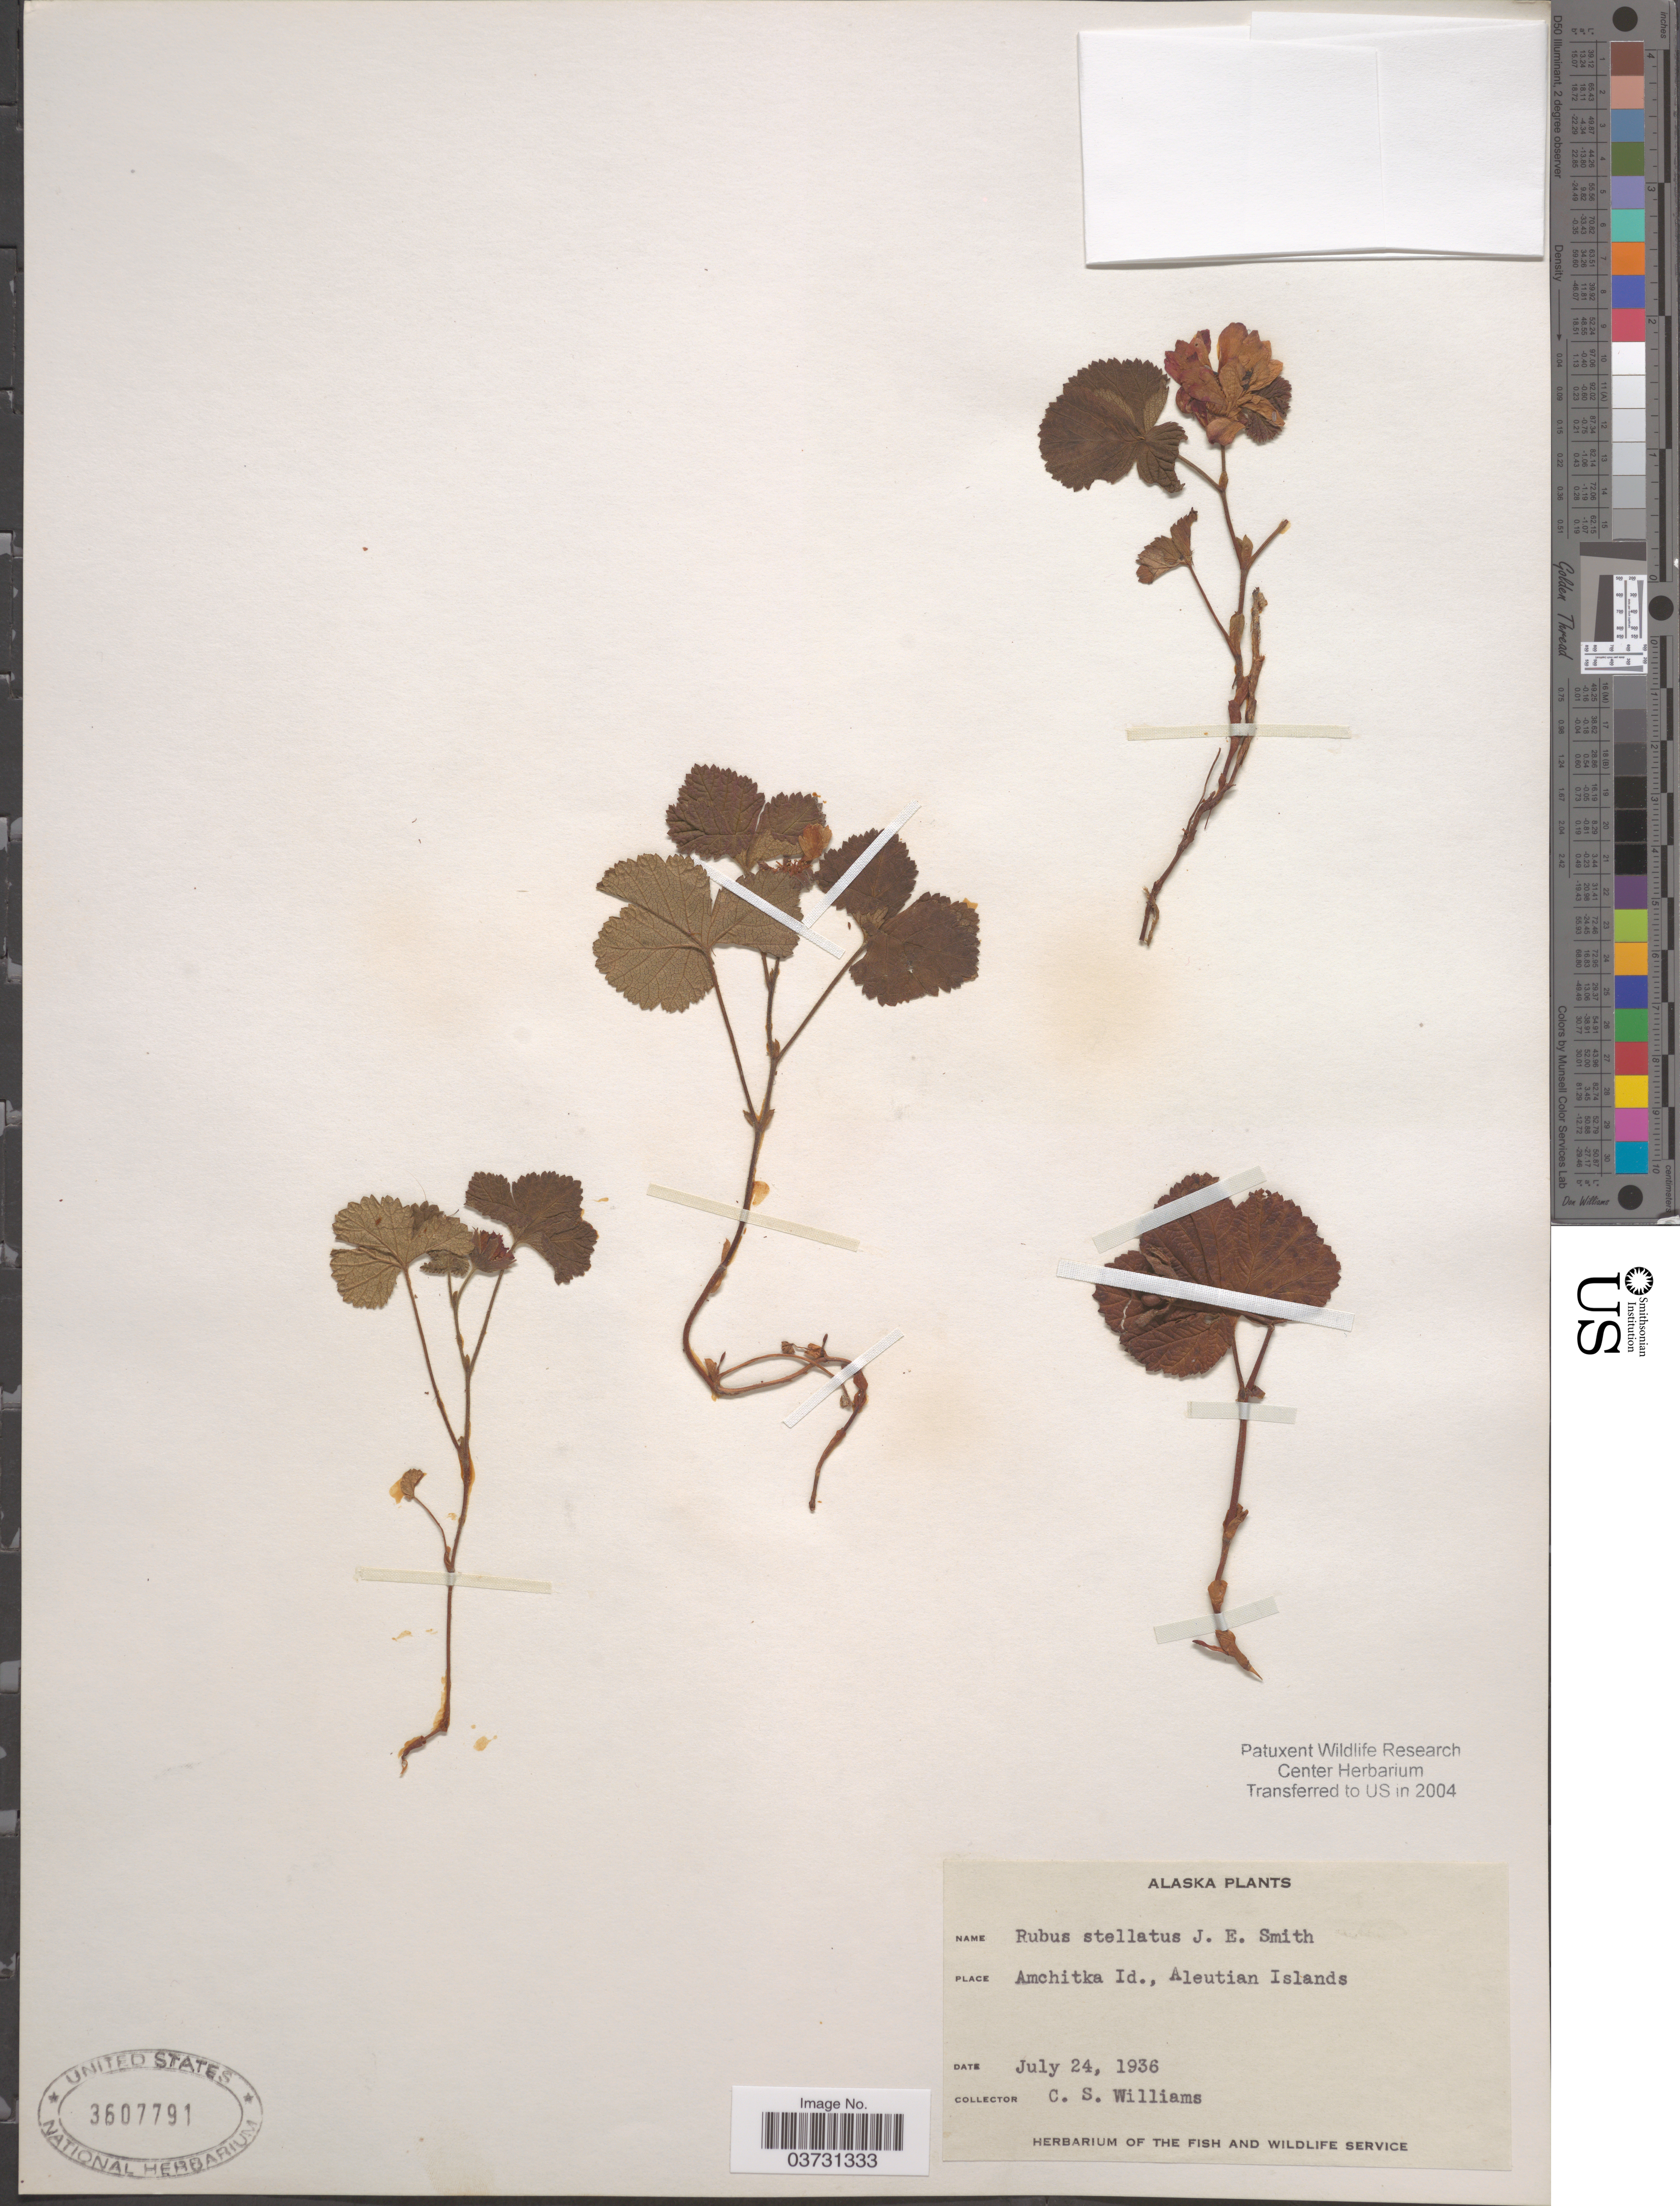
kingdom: Plantae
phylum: Tracheophyta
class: Magnoliopsida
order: Rosales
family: Rosaceae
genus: Rubus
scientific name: Rubus stellatus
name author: Sm.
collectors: C. Williams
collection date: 1936-07-24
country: United States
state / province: Alaska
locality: Amchitka Id., Aleutian Islands.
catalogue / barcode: US 3607791